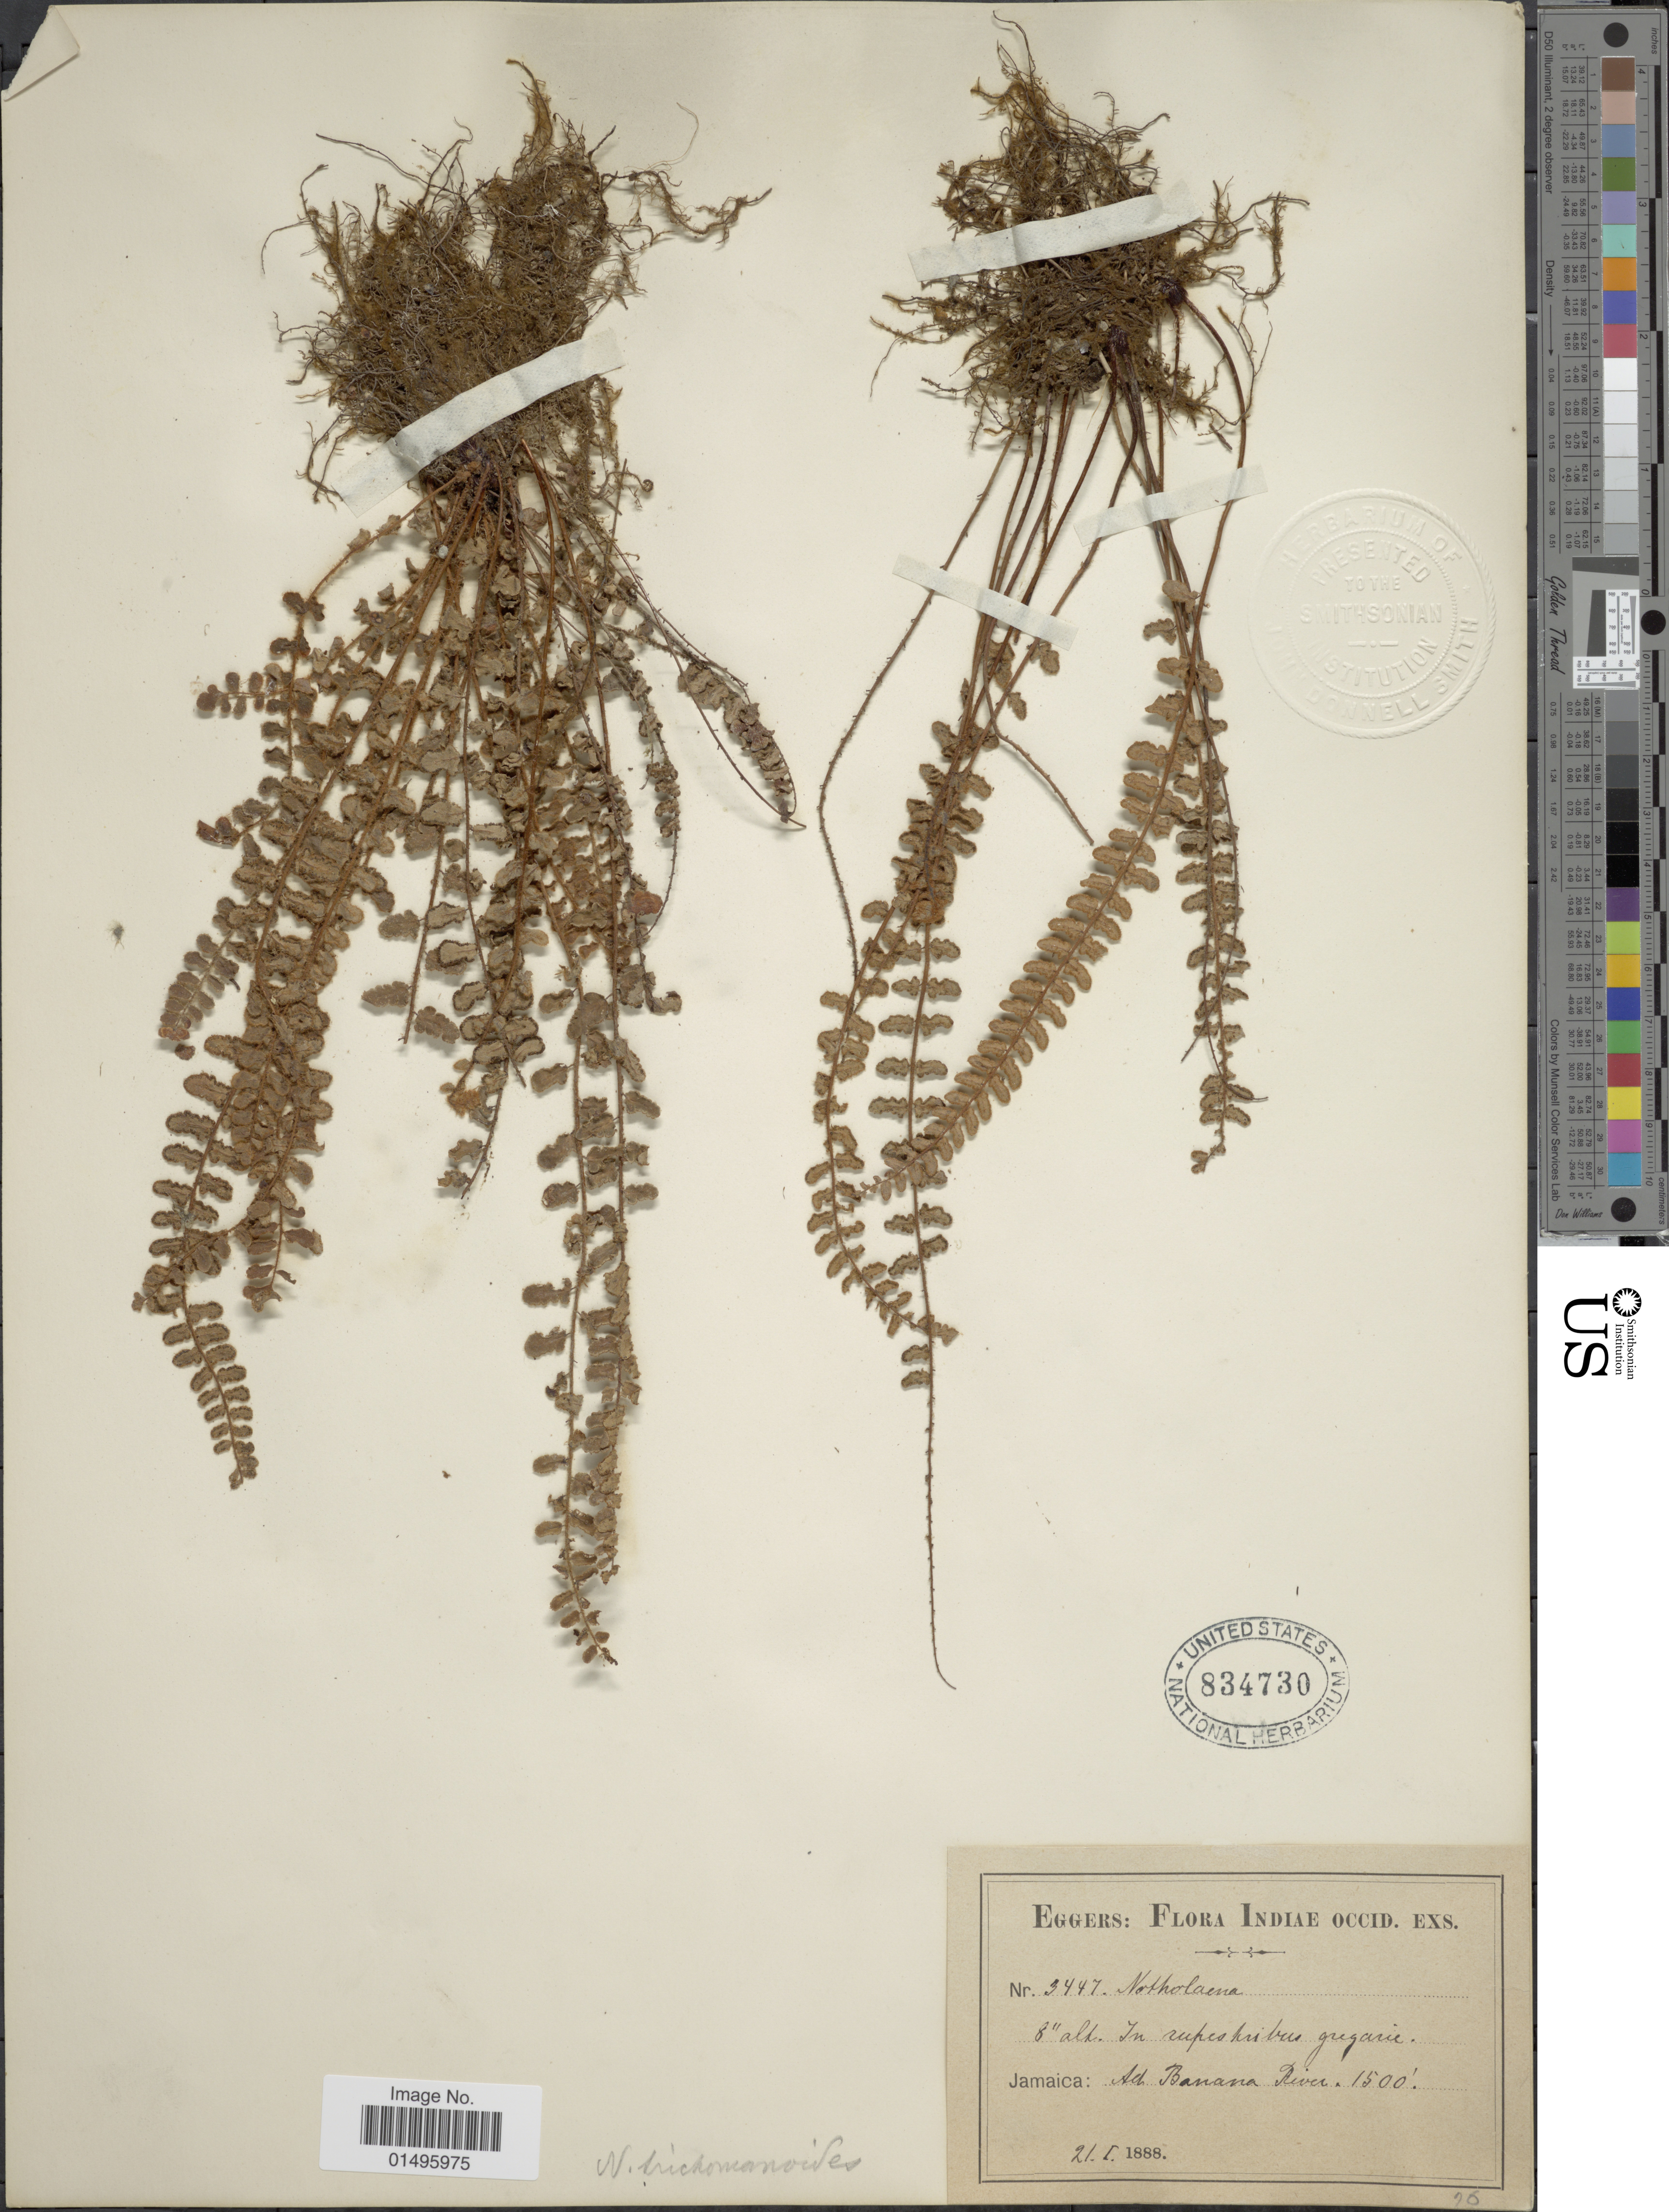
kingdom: Plantae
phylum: Tracheophyta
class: Polypodiopsida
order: Polypodiales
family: Pteridaceae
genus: Notholaena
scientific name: Notholaena trichomanoides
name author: (L.) Desv.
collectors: -. Eggers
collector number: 3447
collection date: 1888-01-21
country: Jamaica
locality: Jamaica, Ad Banana River.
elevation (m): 457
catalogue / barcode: US 834730